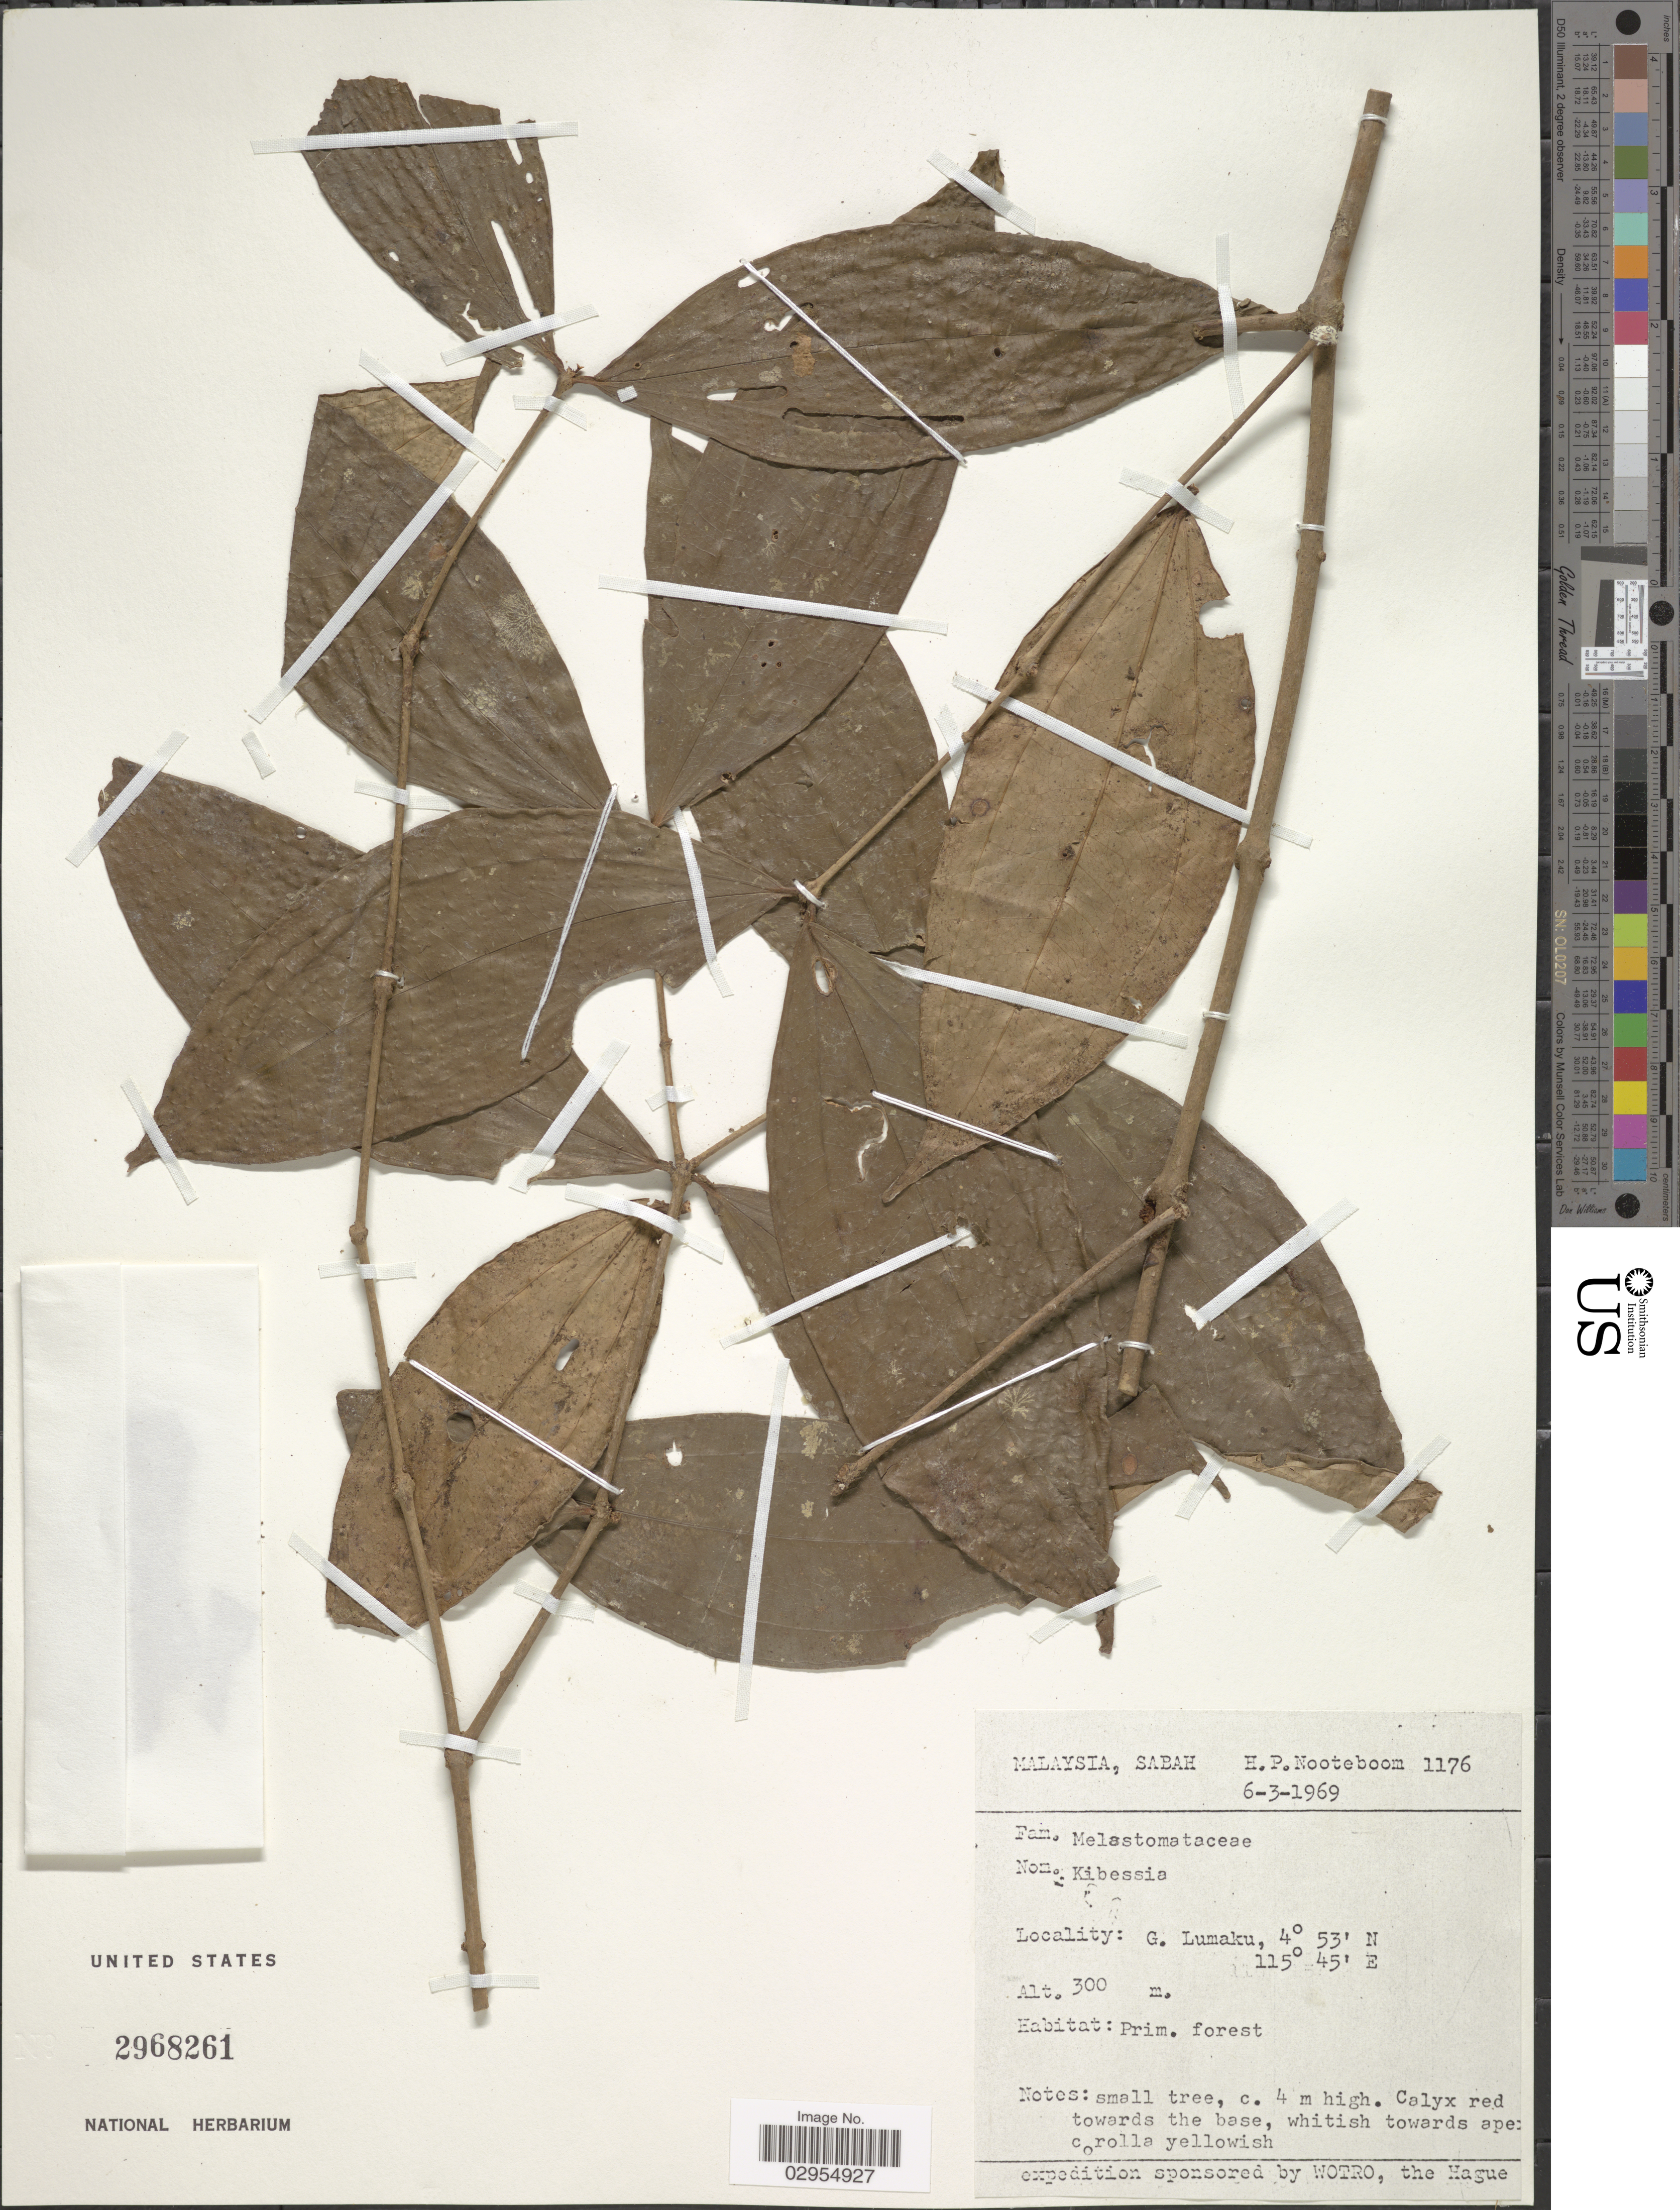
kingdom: Plantae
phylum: Tracheophyta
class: Magnoliopsida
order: Myrtales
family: Melastomataceae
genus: Pternandra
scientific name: Pternandra gracilis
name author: (Cogn.) M.P. Nayar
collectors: H. P. Nooteboom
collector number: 1176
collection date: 1969-03-06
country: Malaysia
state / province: Sabah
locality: G. Lumaku.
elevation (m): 300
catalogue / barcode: US 2968261